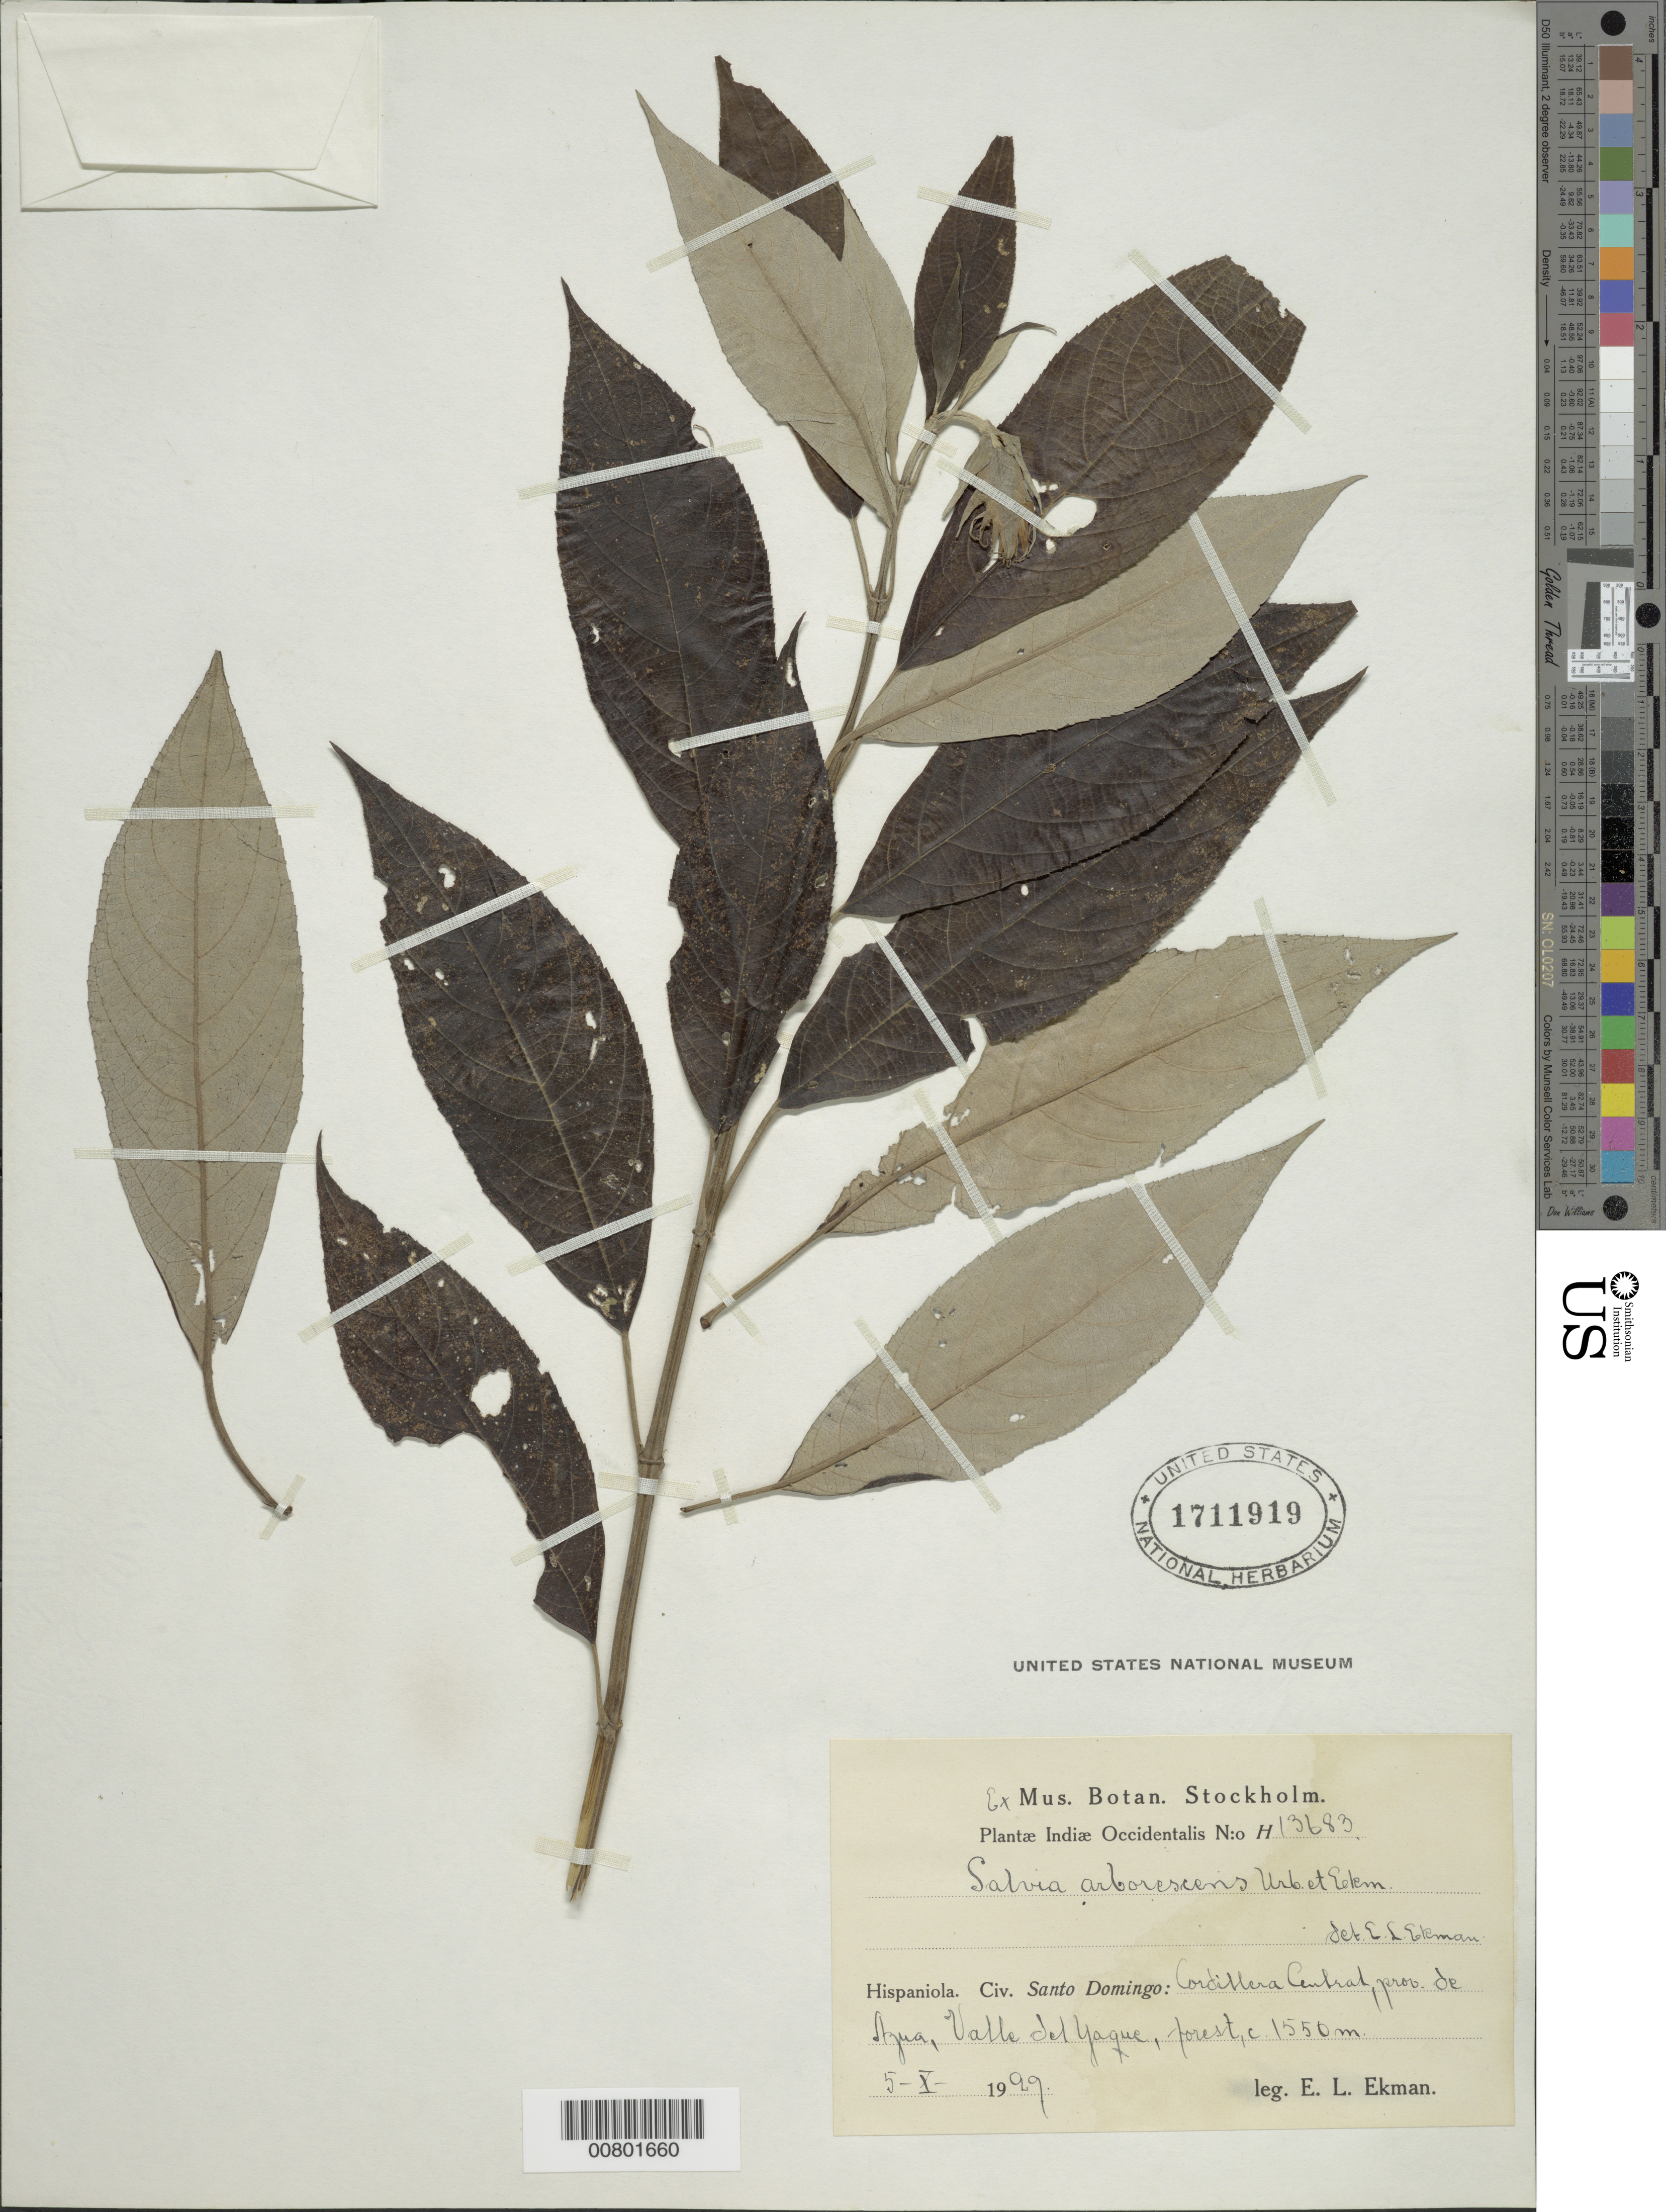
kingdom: Plantae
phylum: Tracheophyta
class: Magnoliopsida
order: Lamiales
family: Lamiaceae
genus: Salvia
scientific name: Salvia arborescens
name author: Urb. & Ekman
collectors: E. L. Ekman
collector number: H 13683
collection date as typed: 05 Oct 1929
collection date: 1929-10-05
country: Dominican Republic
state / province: Azua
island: Hispaniola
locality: Cordillera Central, Valle del Yaque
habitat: Forest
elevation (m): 1550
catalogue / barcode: US 1711919